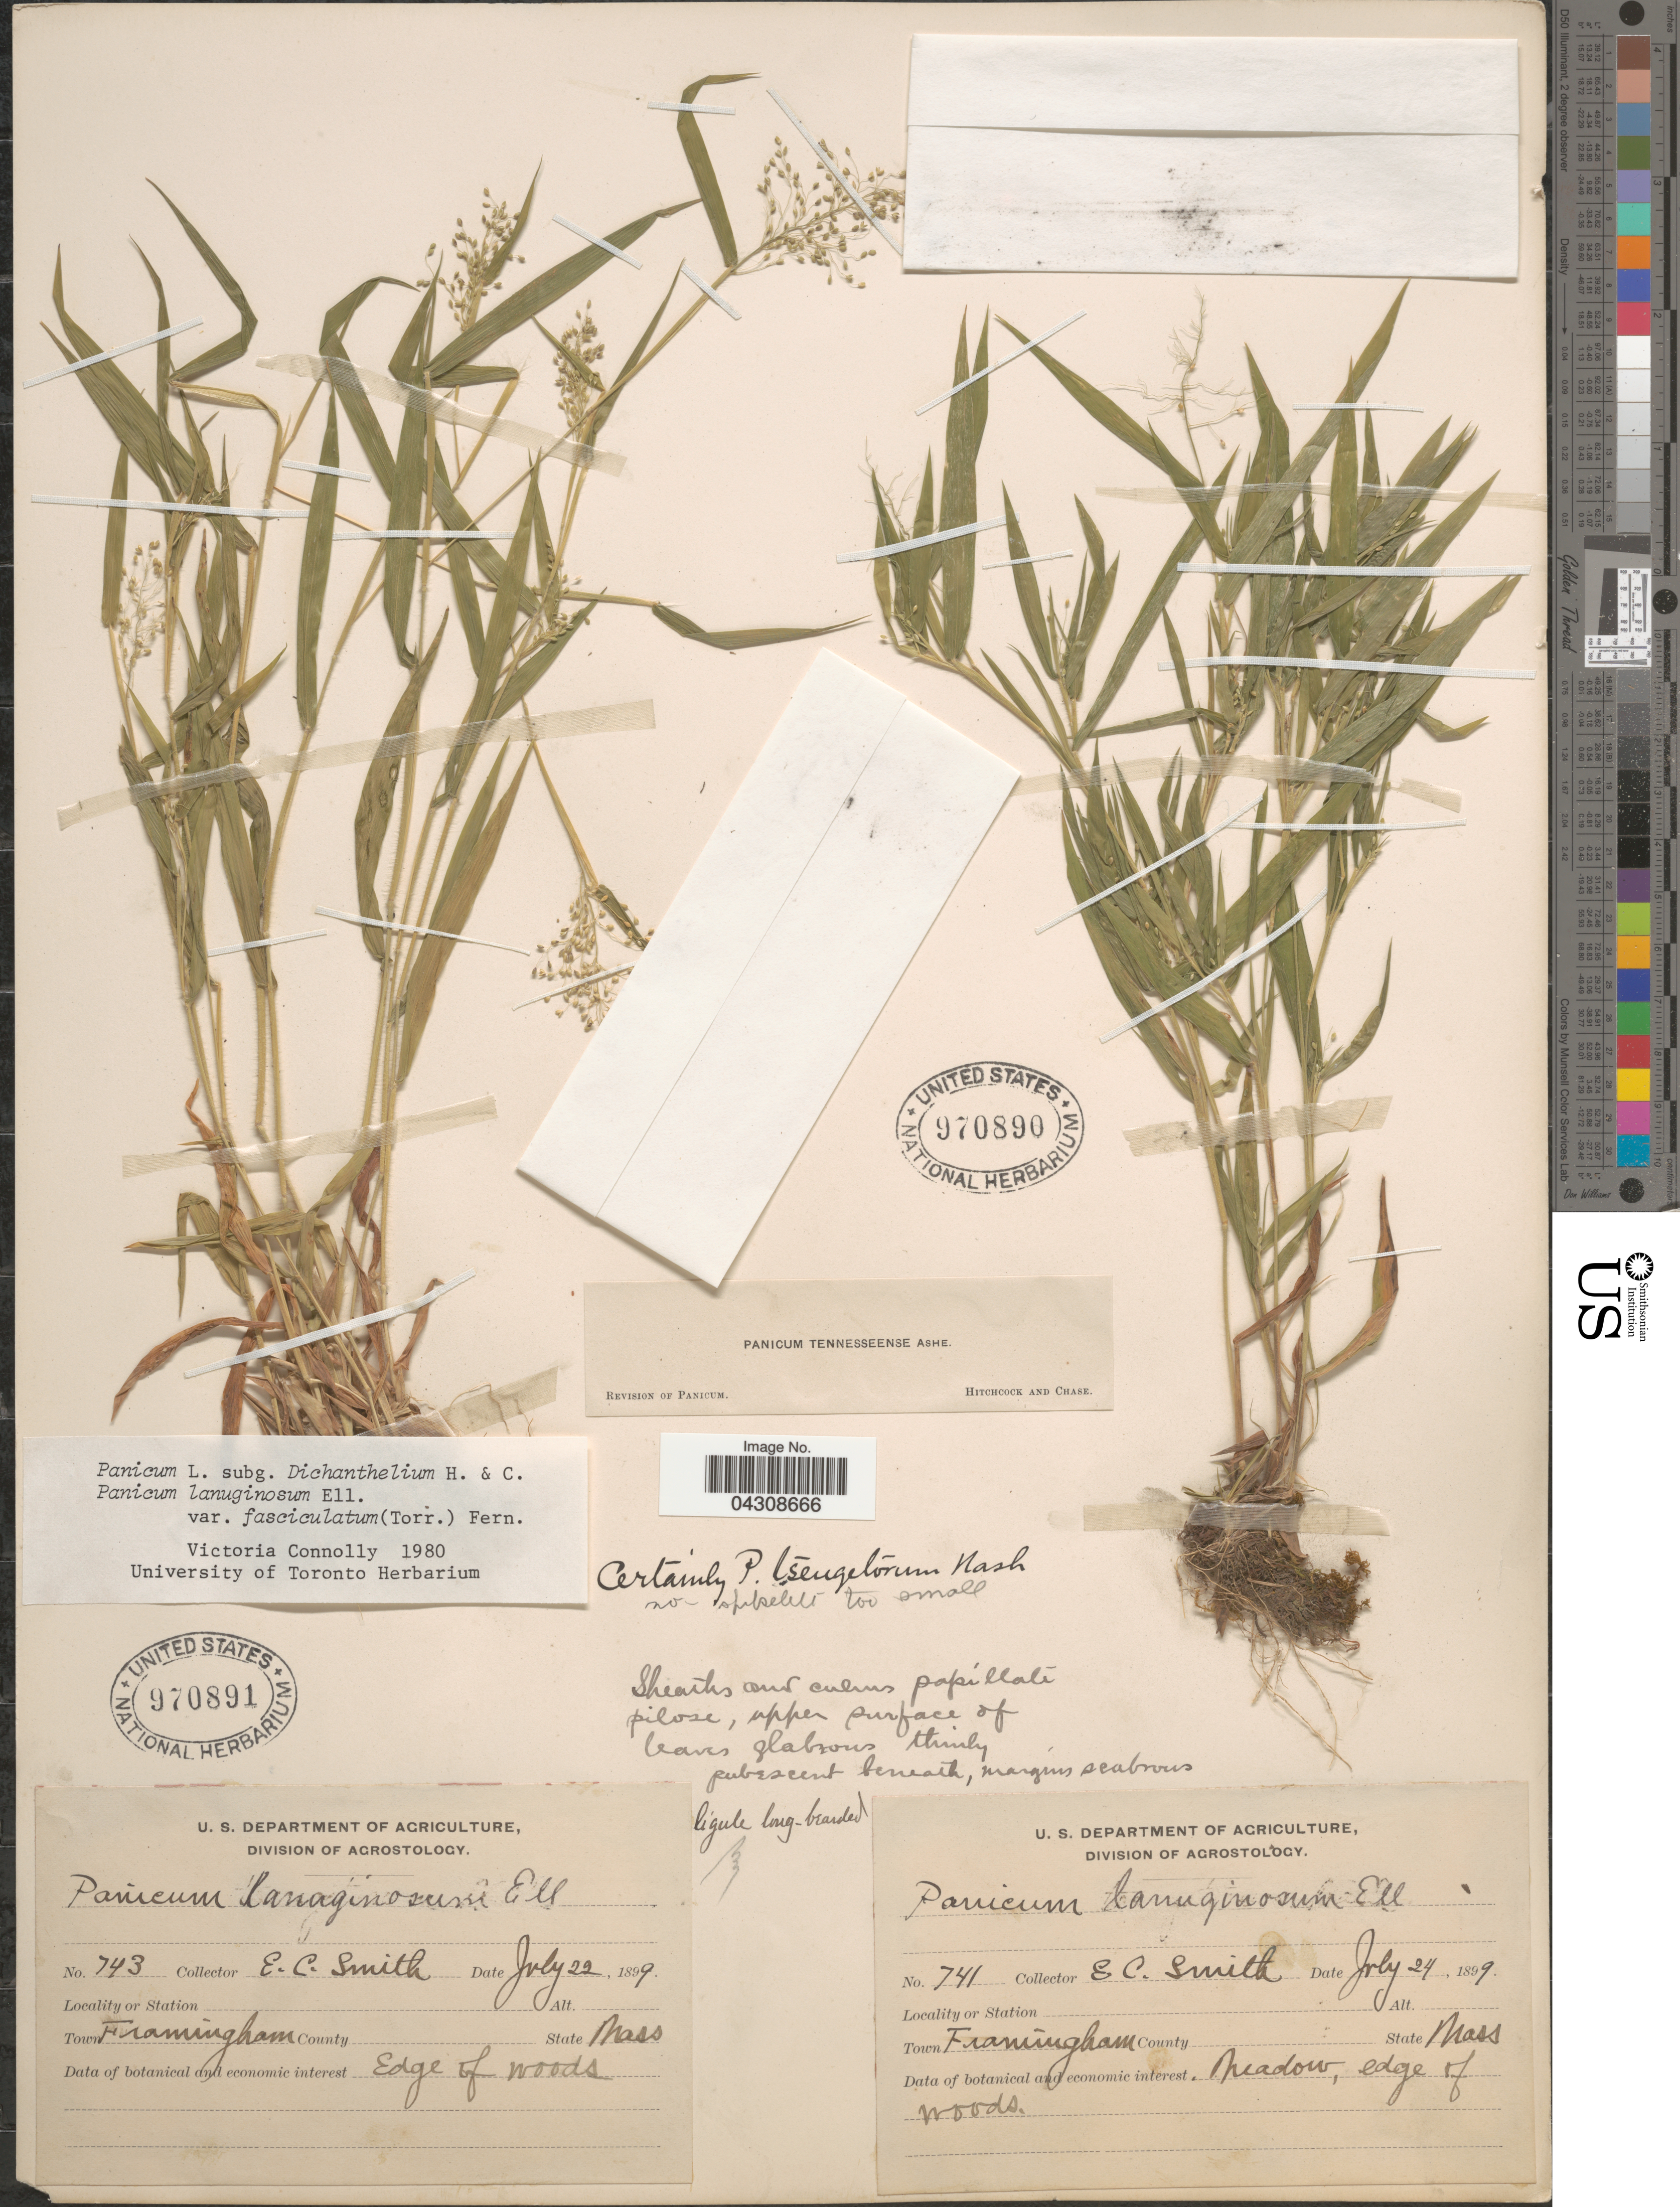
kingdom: Plantae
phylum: Tracheophyta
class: Liliopsida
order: Poales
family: Poaceae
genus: Dichanthelium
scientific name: Dichanthelium acuminatum var. acuminatum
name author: (Sw.) Gould & C.A. Clark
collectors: E. Smith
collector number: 741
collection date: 1899-07-24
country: United States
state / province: Massachusetts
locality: Town Framingham.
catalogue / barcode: US 970890-2